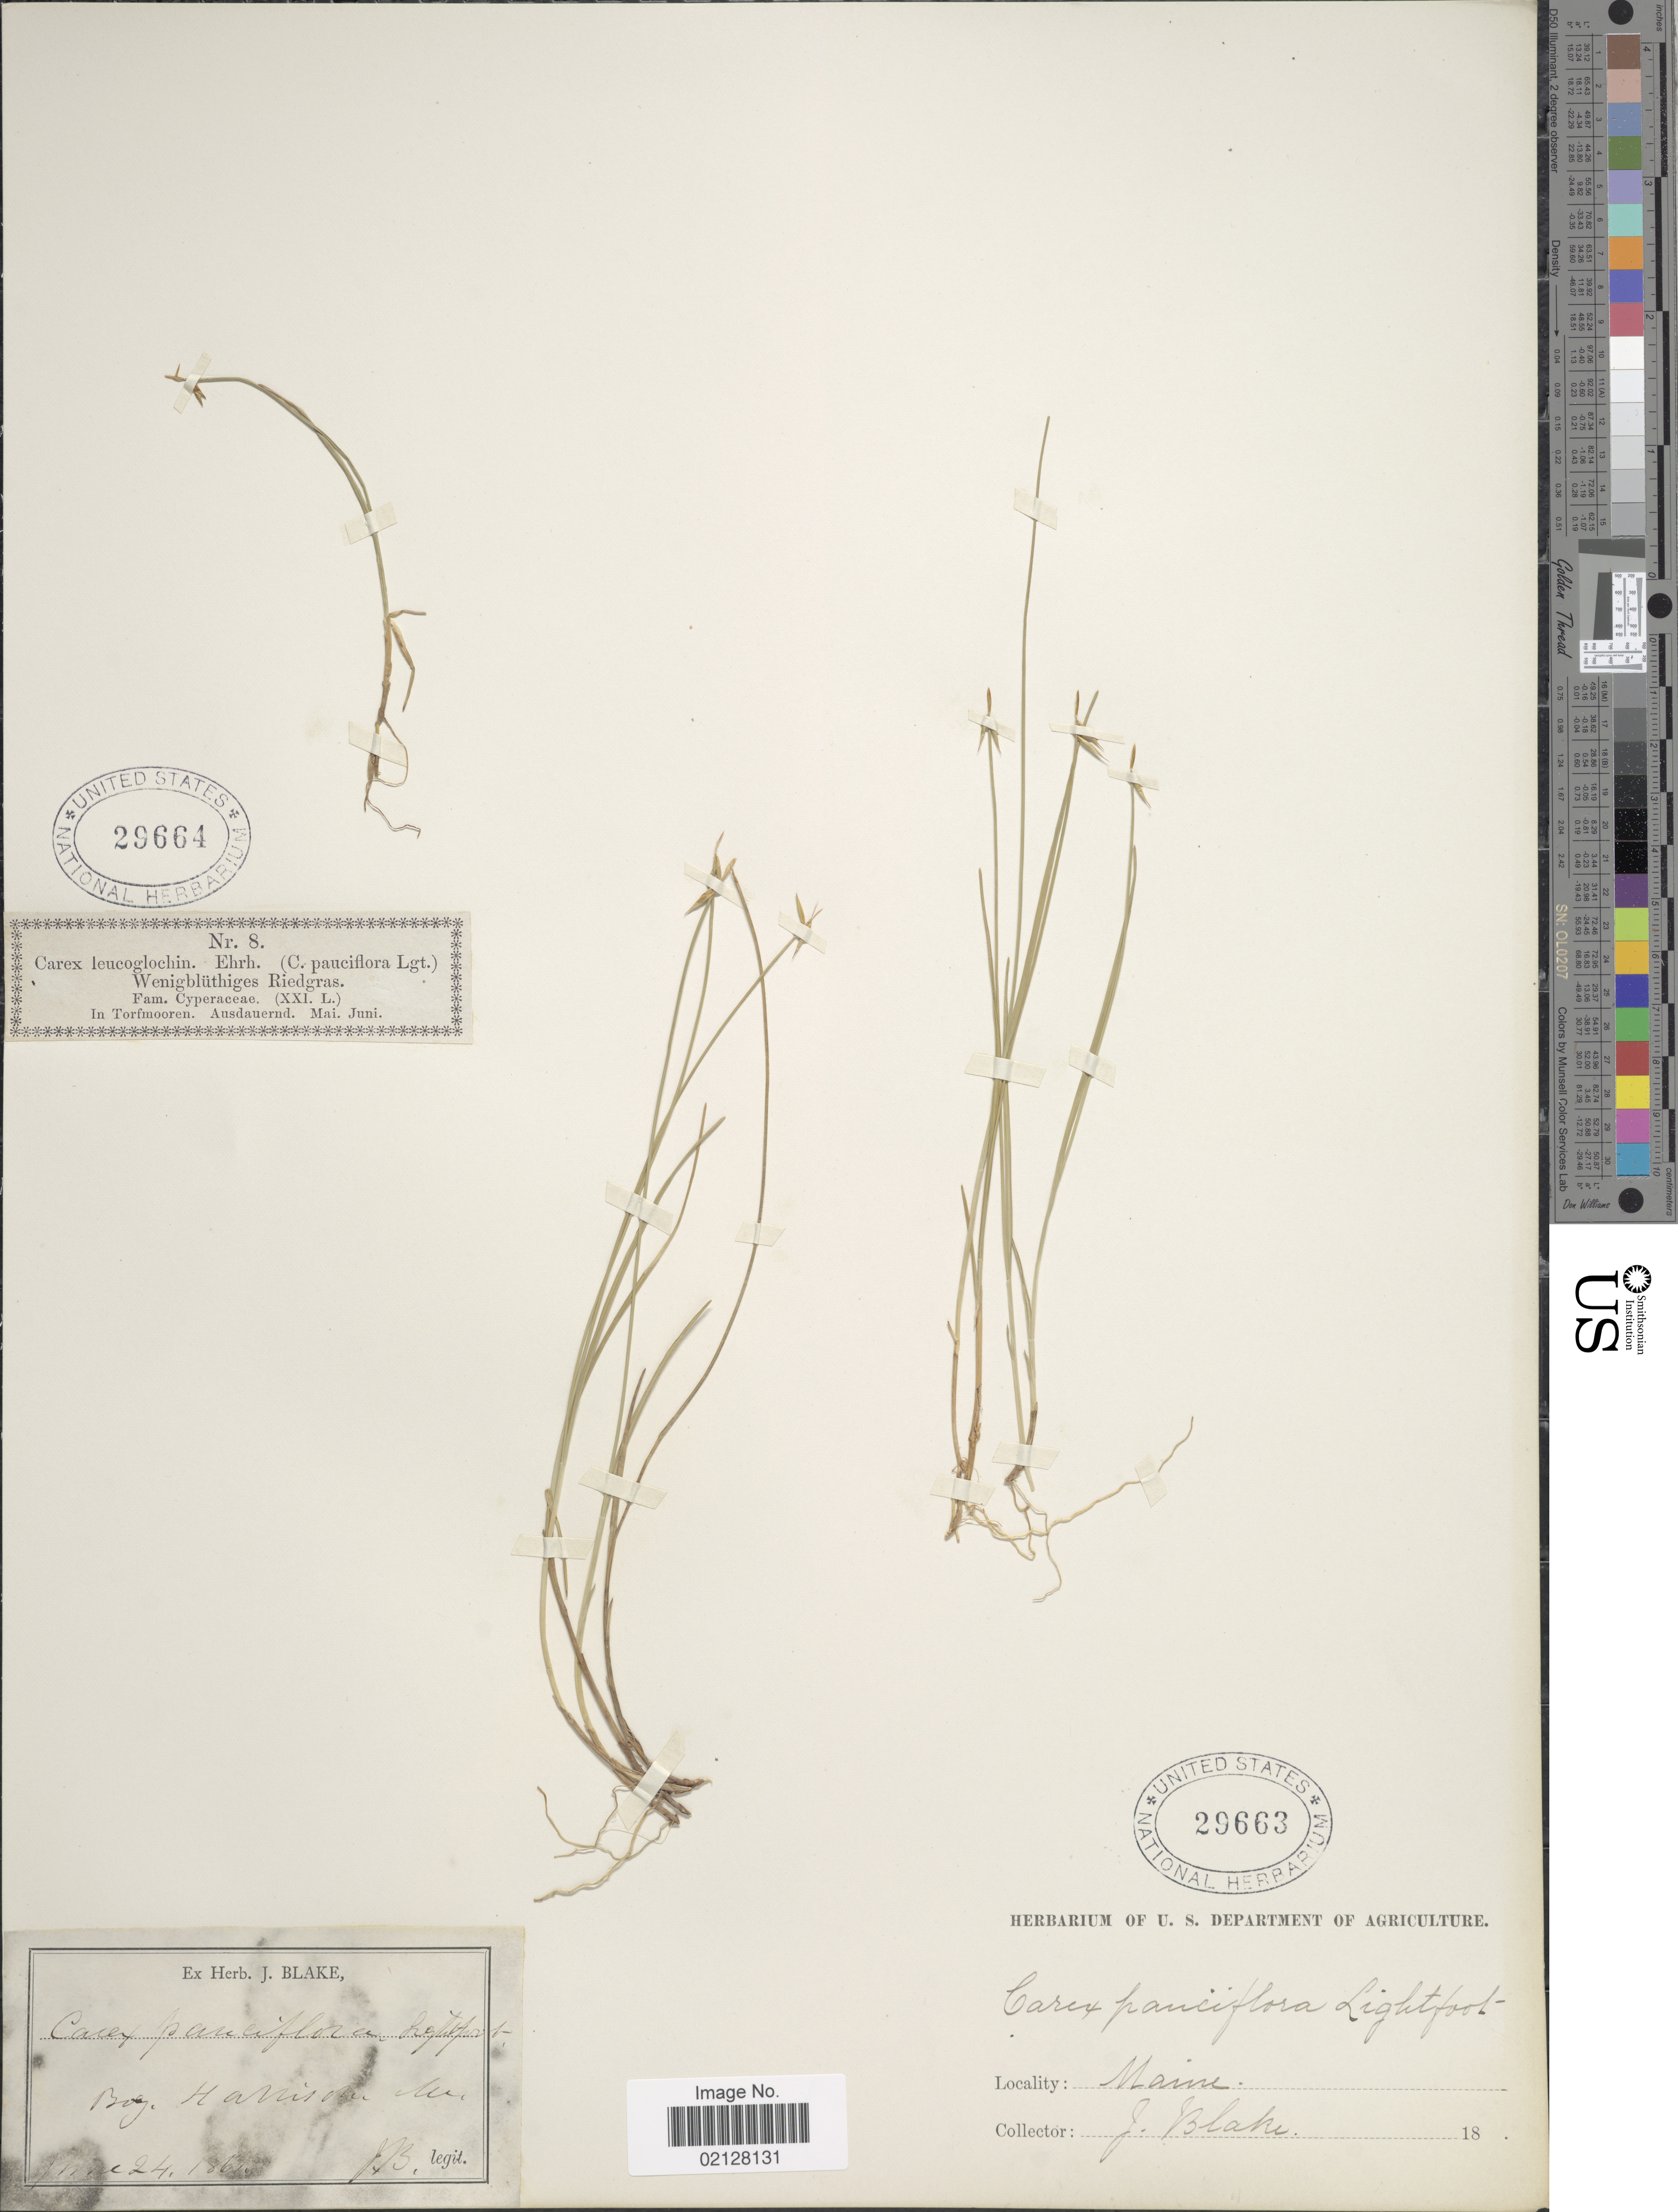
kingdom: Plantae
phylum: Tracheophyta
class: Liliopsida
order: Poales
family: Cyperaceae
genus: Carex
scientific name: Carex pauciflora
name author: Lightf.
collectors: J. Blake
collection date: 1861-06-24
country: United States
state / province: Maine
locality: Bog. Harrison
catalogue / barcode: US 29663-2